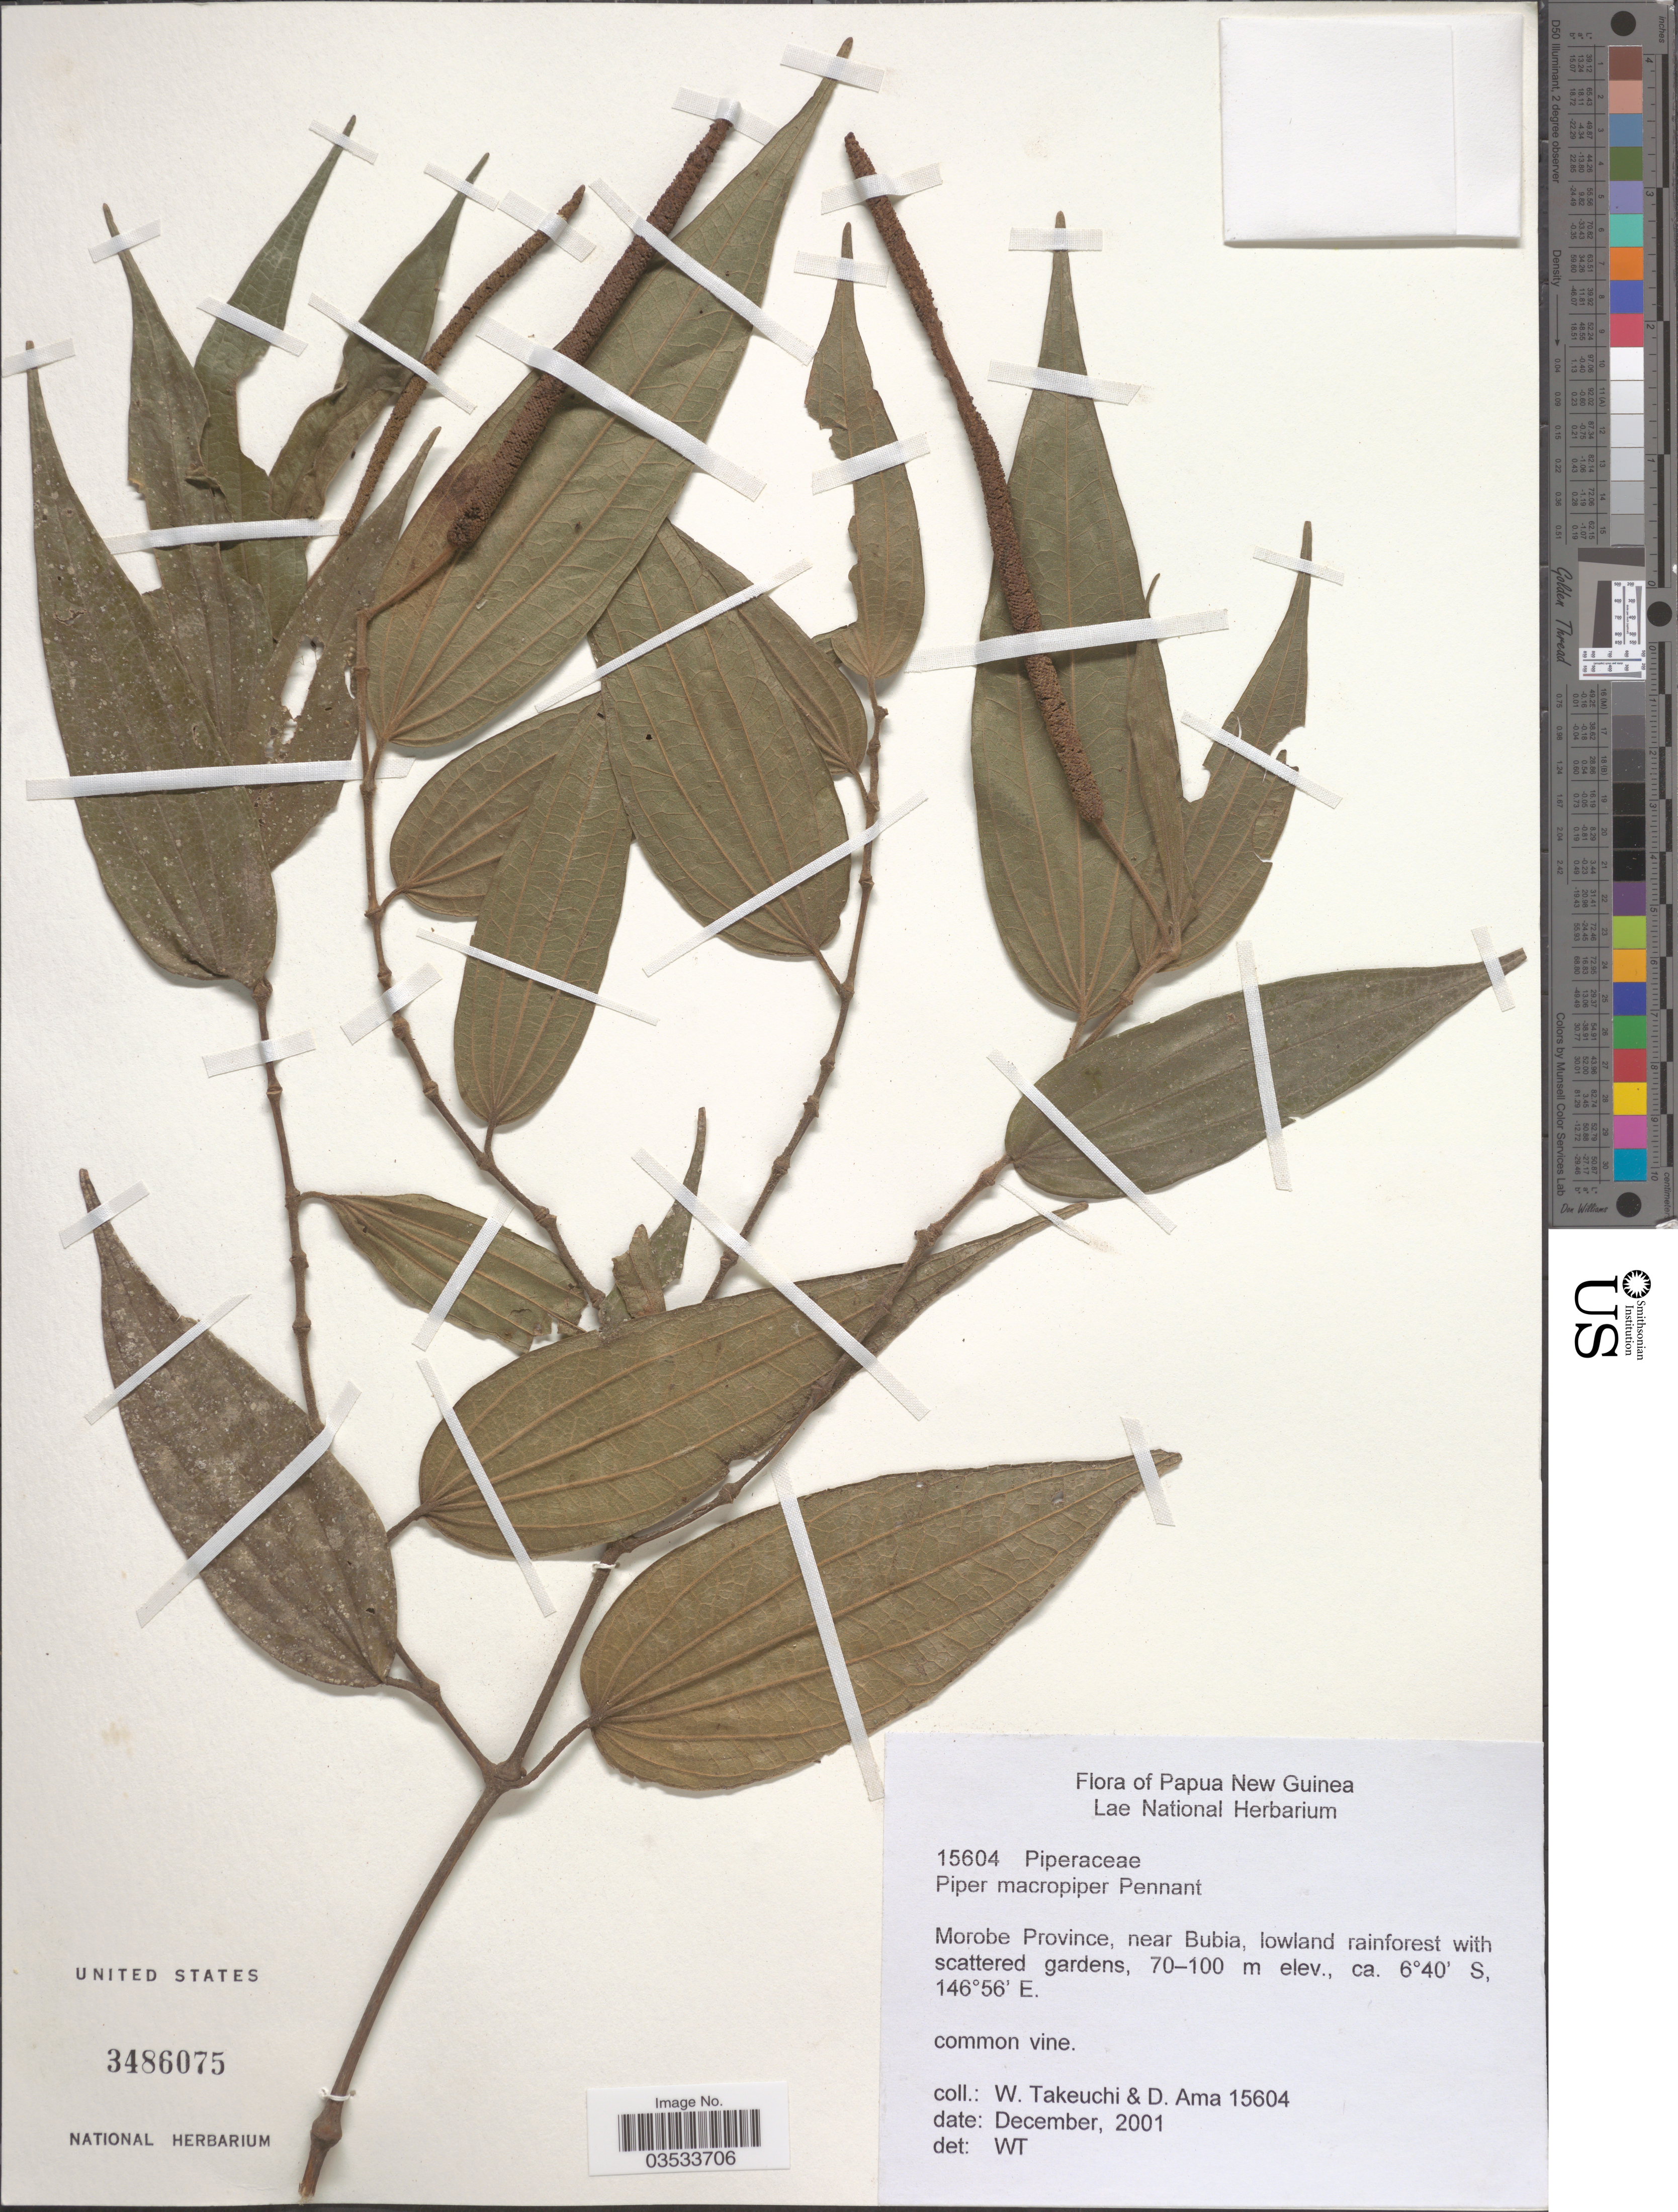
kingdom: Plantae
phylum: Tracheophyta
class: Magnoliopsida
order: Piperales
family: Piperaceae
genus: Piper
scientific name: Piper macropiper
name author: Pennant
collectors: W. Takeuchi & D. Ama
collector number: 15604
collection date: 2001-12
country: Papua New Guinea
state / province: Morobe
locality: Near Bubia, lowland rainforest with scattered gardens.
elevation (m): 70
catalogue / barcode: US 3486075